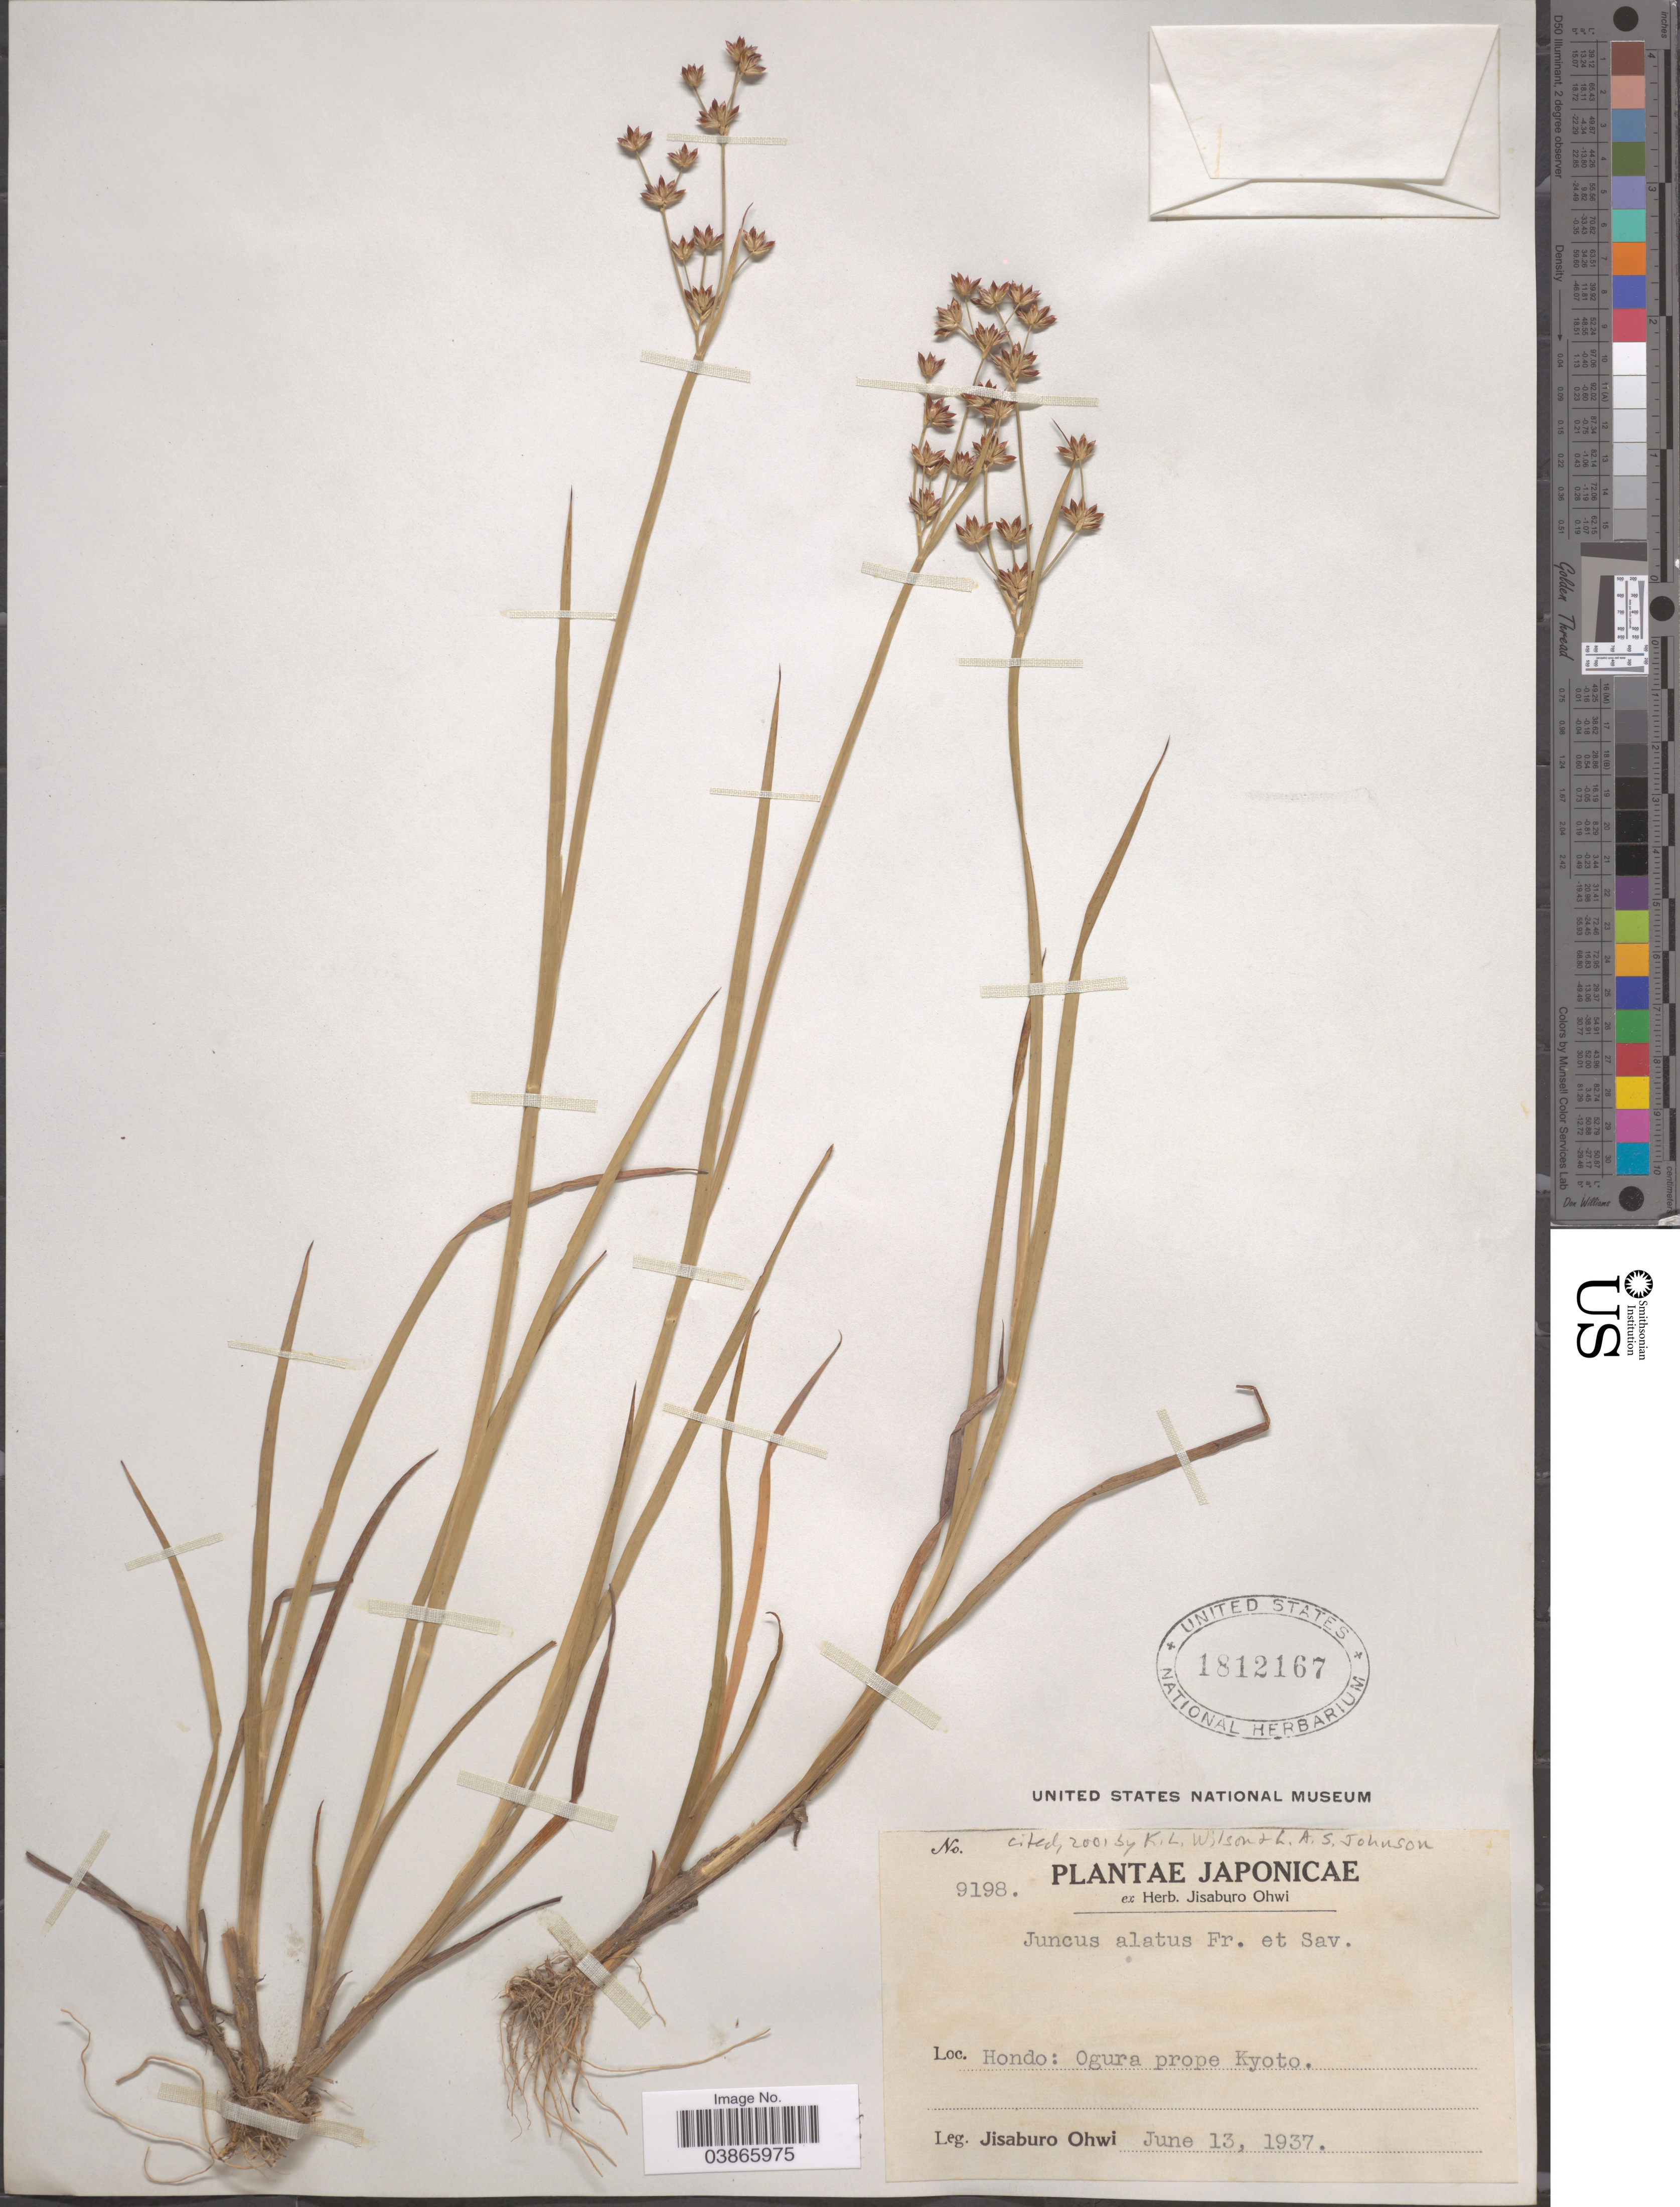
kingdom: Plantae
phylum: Tracheophyta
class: Liliopsida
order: Poales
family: Juncaceae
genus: Juncus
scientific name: Juncus alatus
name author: Franch. & Sav.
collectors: J. Ohwi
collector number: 9198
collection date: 1937-06-13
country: Japan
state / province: Kyoto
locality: Hondo: Ogura prope Kyoto.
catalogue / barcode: US 1812167